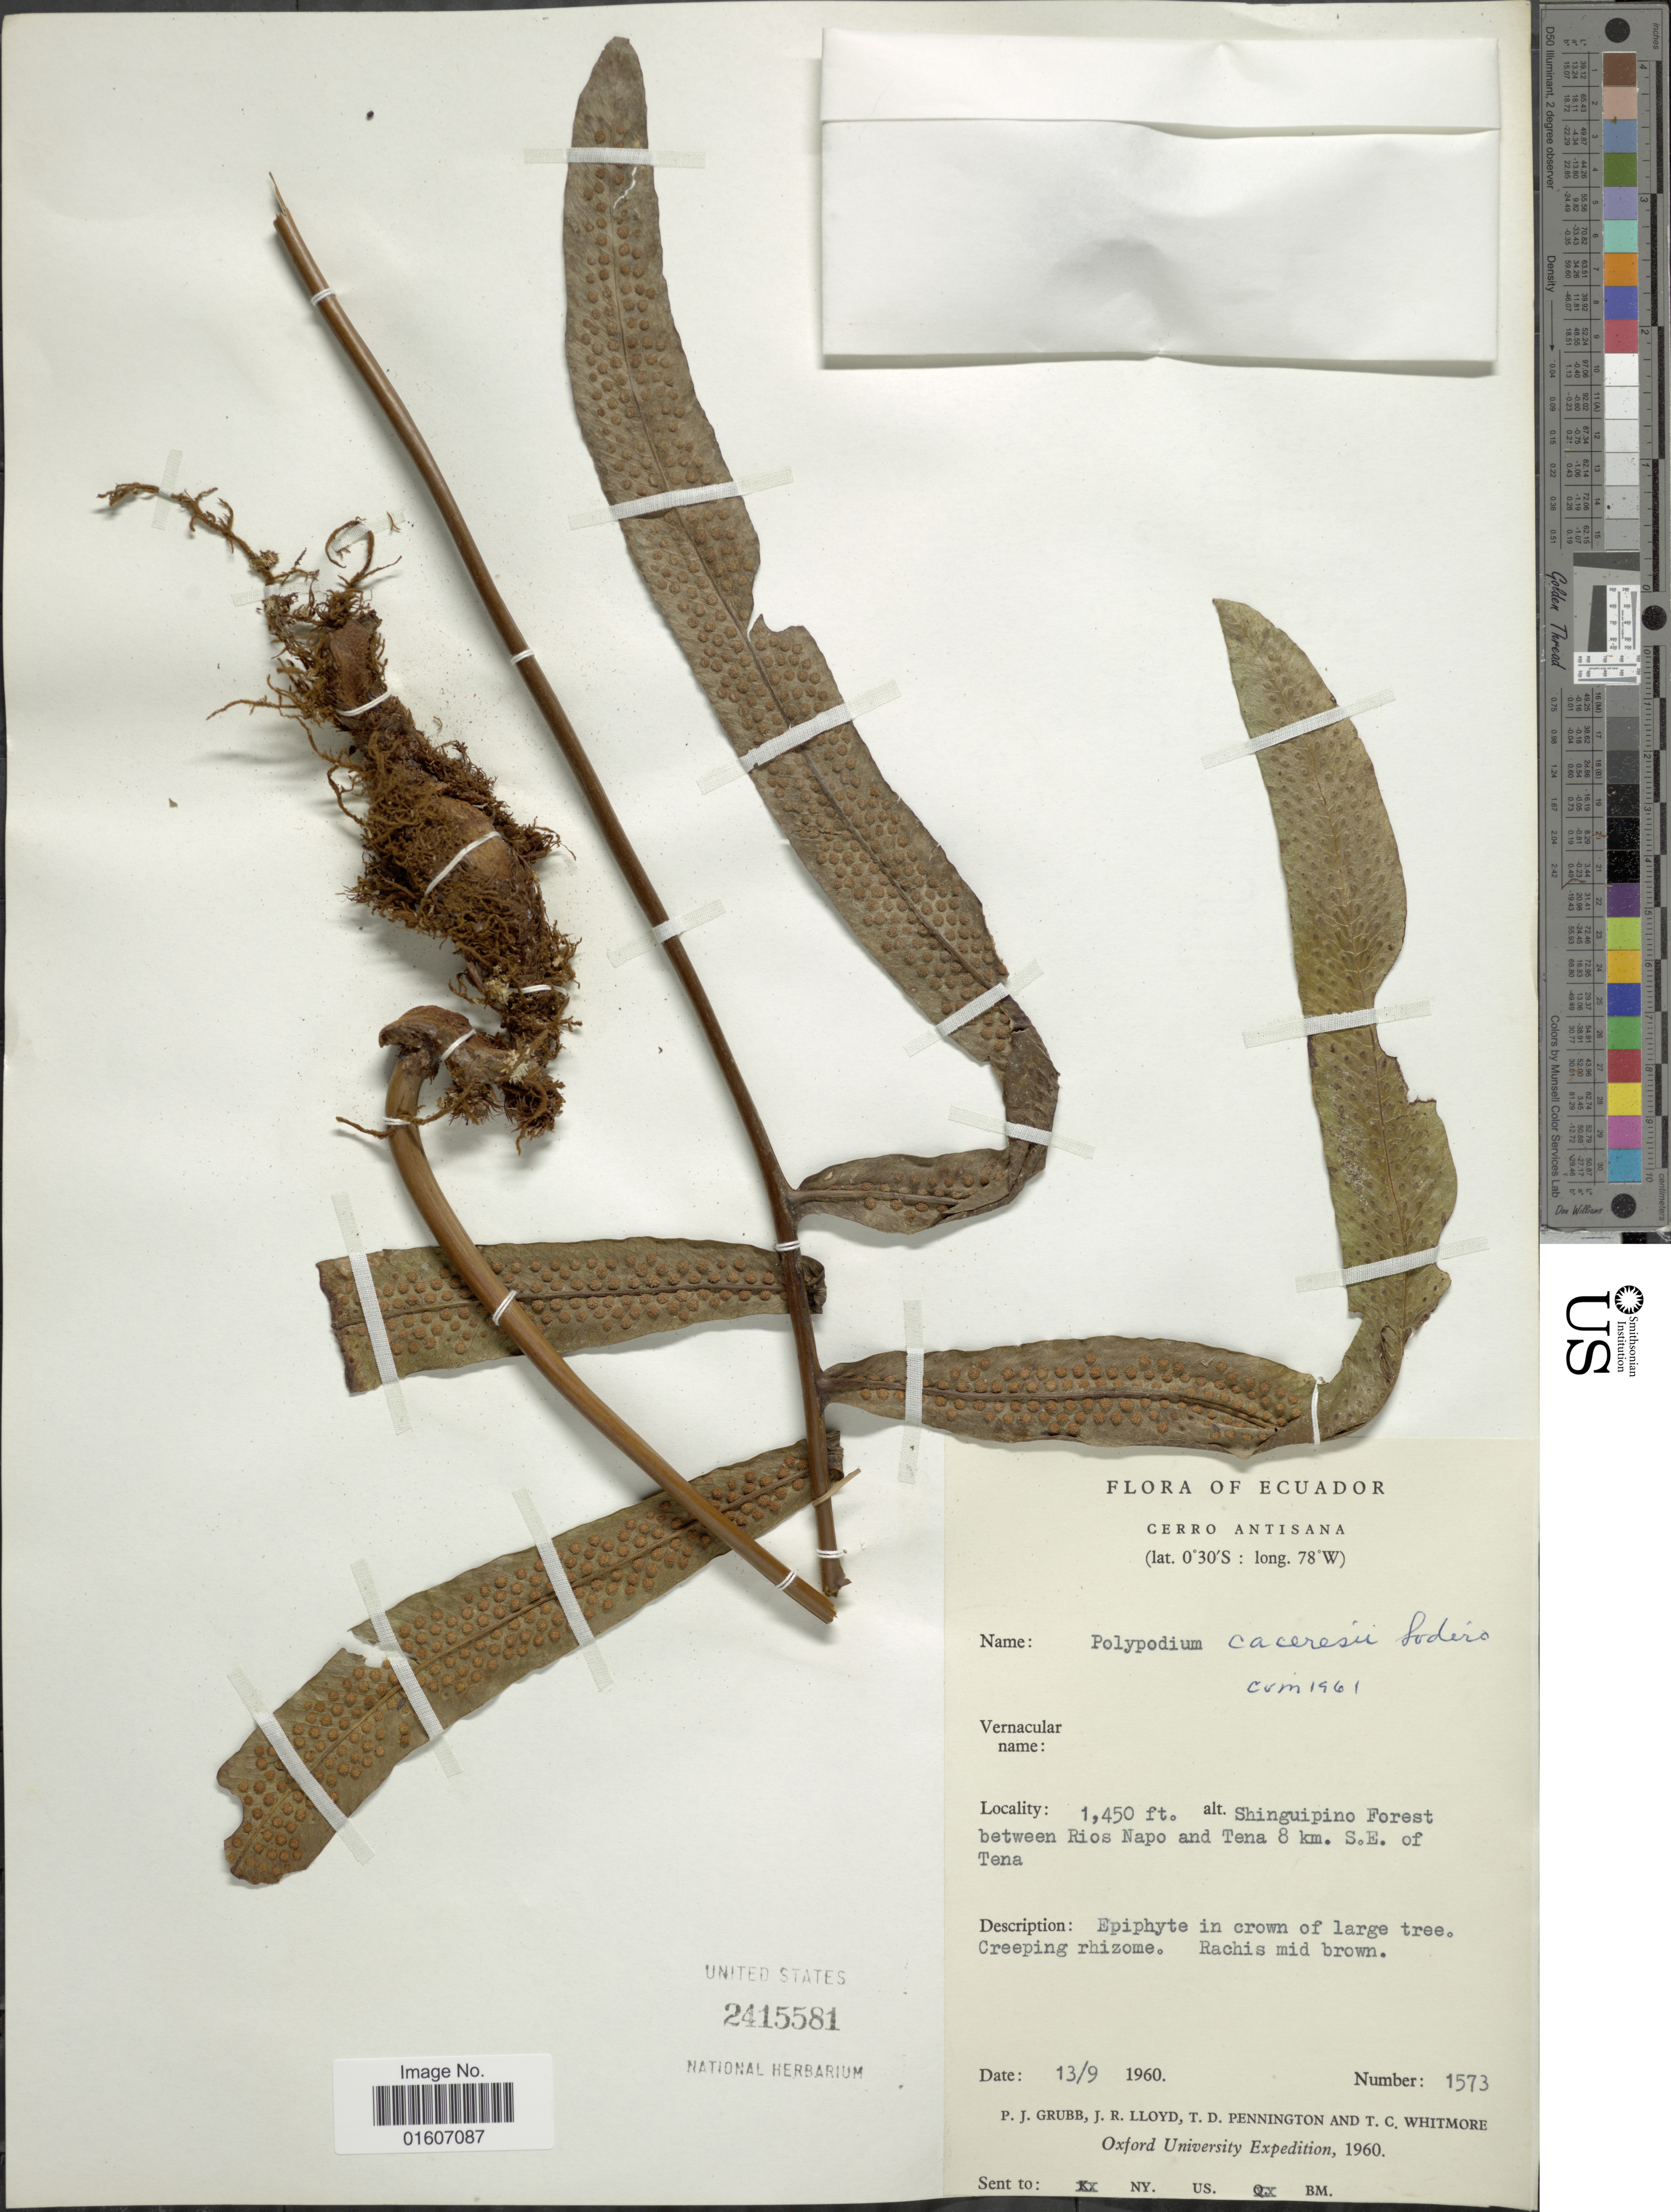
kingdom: Plantae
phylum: Tracheophyta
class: Polypodiopsida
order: Polypodiales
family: Polypodiaceae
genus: Serpocaulon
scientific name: Serpocaulon triseriale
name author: (Sw.) A.R. Sm.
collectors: P. J. Grubb, J. R. Lloyd, T. D. Pennington & T. C. Whitmore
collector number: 1573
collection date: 1960-09-13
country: Ecuador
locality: Cerro Antisana, Shinguipino Forest between Rios Napo and tena 8 km S.E. of Tena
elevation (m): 442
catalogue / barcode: US 2415581